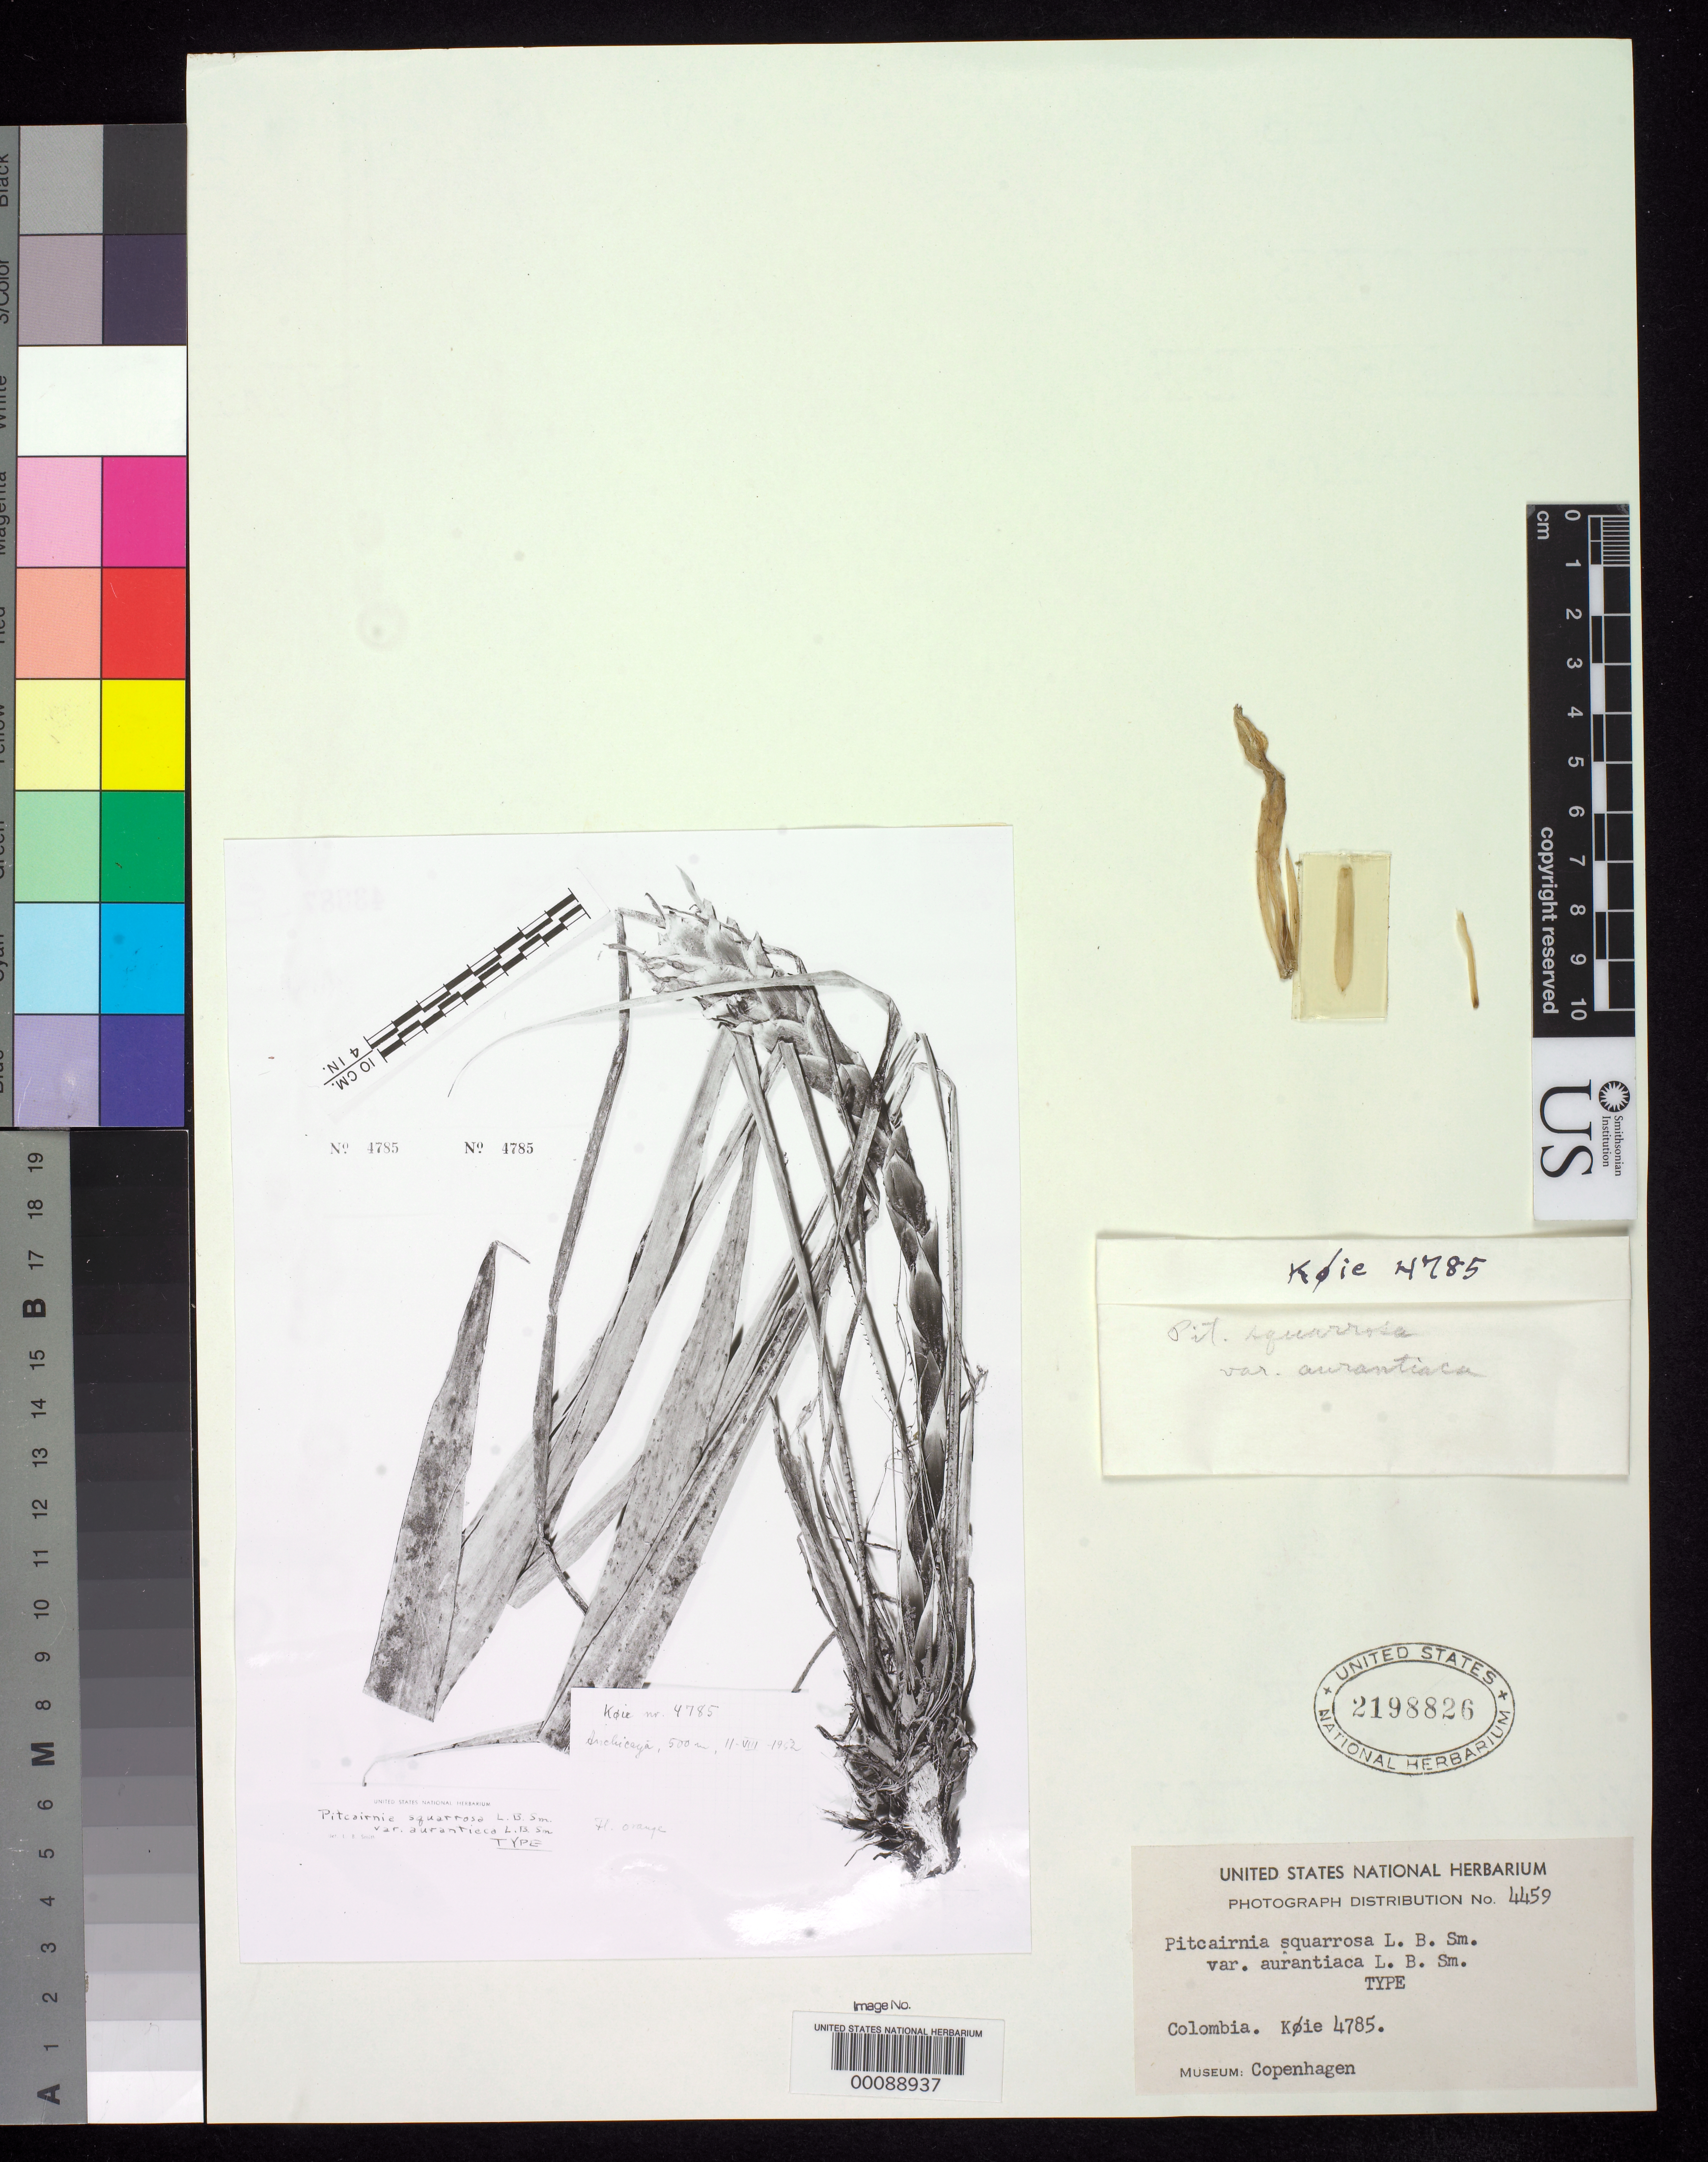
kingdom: Plantae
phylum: Tracheophyta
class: Liliopsida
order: Poales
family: Bromeliaceae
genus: Pitcairnia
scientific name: Pitcairnia squarrosa var. aurantiaca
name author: L.B. Sm.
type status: Isotype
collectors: M. Koje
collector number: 4785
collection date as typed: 11 Aug 1952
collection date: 1952-08-11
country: Colombia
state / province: Valle del Cauca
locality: Anchicaya.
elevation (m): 500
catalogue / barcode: US 2198826